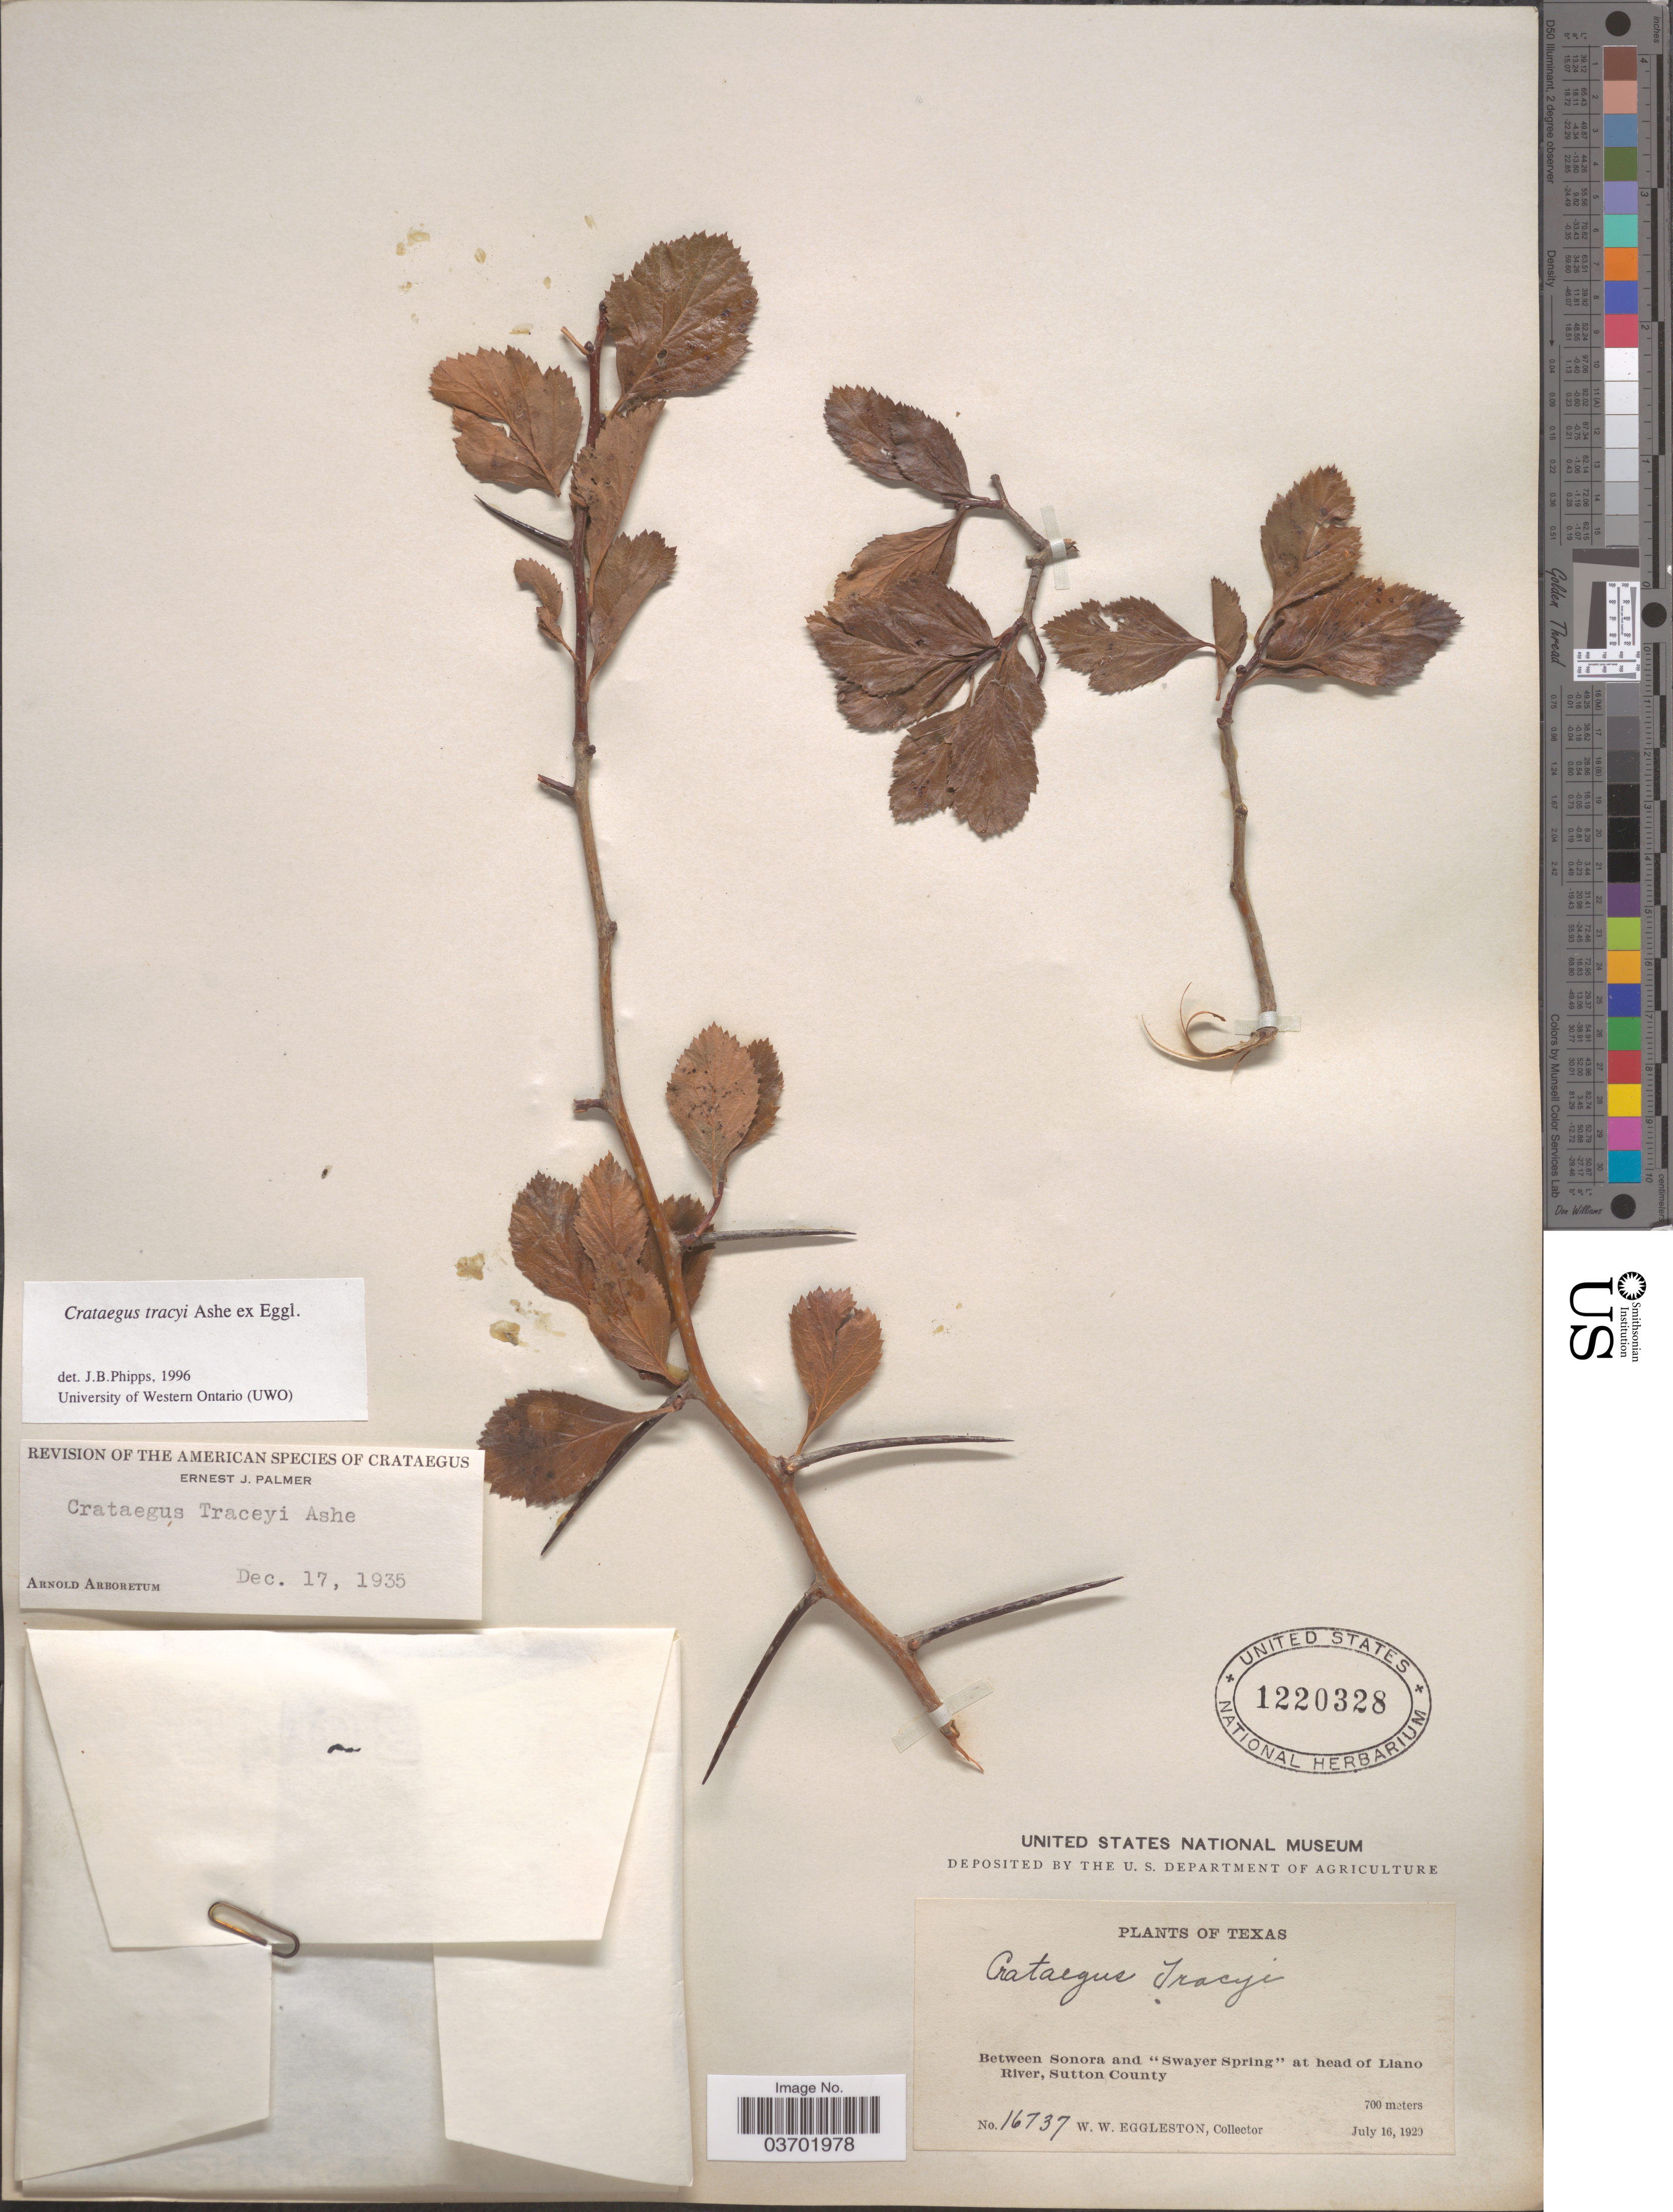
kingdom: Plantae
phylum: Tracheophyta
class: Magnoliopsida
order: Rosales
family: Rosaceae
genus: Crataegus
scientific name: Crataegus tracyi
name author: Ashe ex Eggl.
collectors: W. W. Eggleston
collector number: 16737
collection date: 1920-07-16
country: United States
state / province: Texas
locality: Between Sonora and 'Swayer Spring' at head of Liano River, Sutton County.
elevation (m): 700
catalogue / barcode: US 1220328